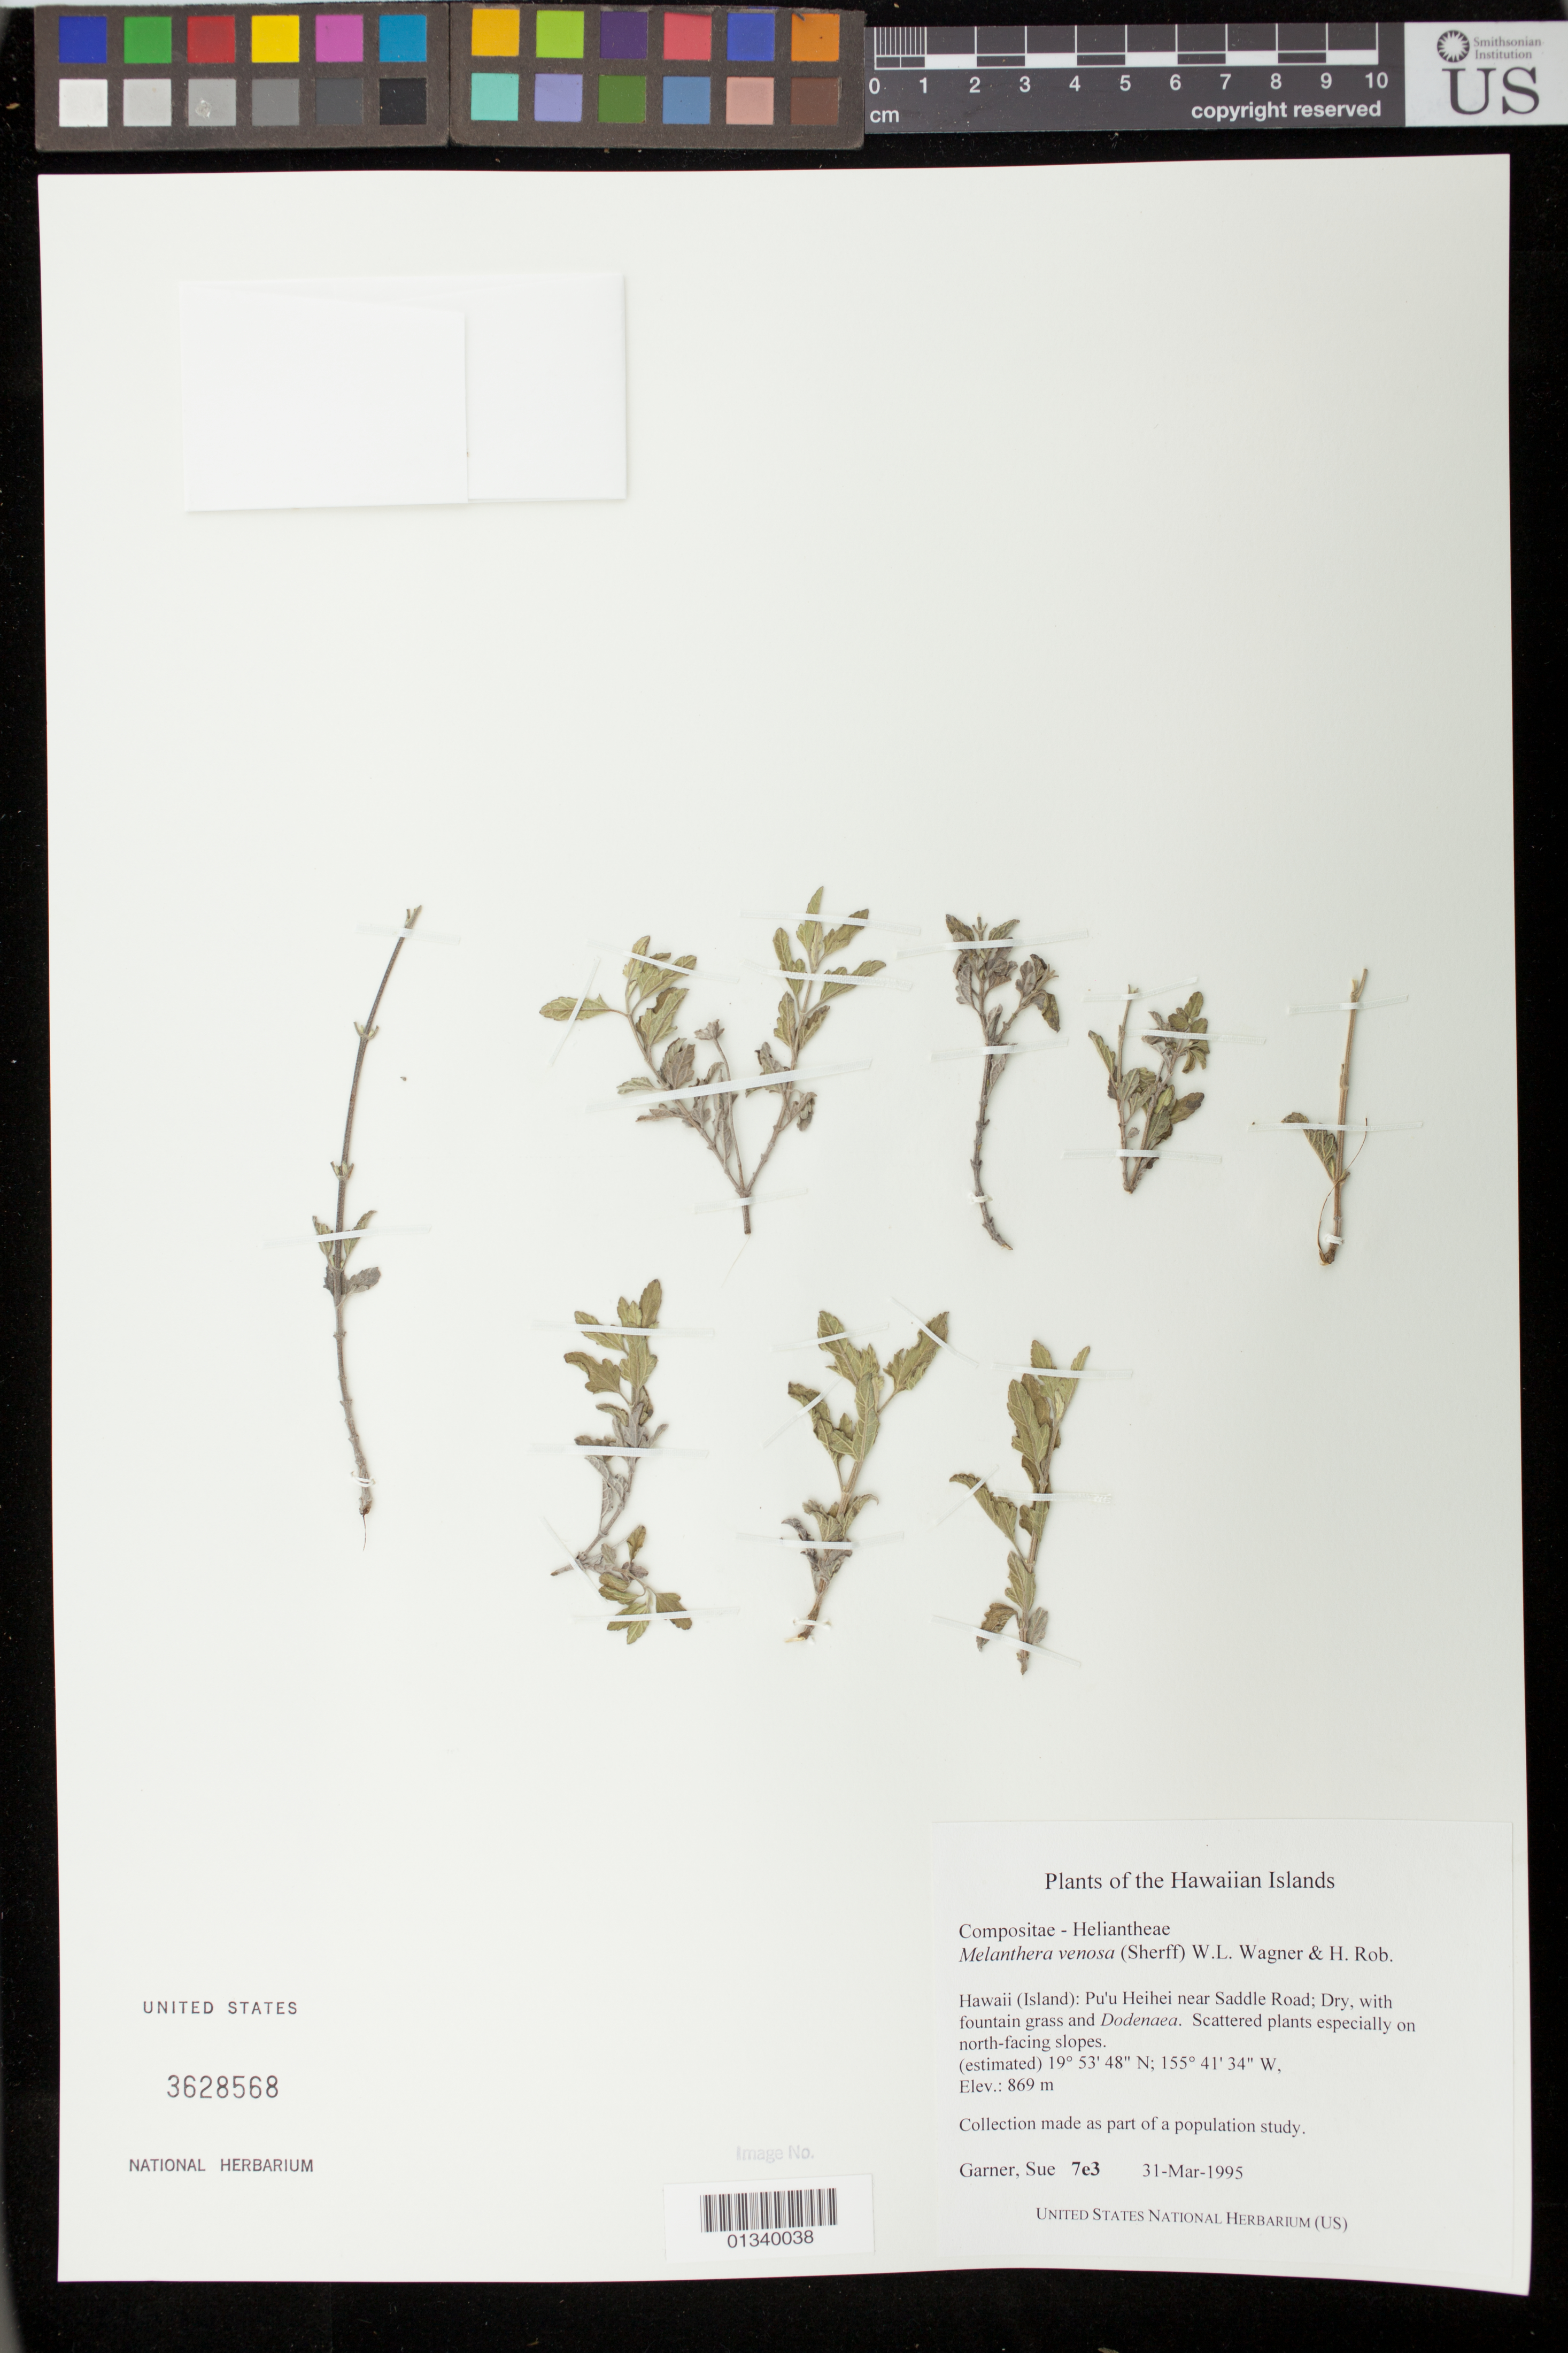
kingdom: Plantae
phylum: Tracheophyta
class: Magnoliopsida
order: Asterales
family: Asteraceae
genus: Wollastonia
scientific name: Wollastonia venosa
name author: (Sherff) Orchard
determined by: Wagner, W. L., (BOT), Smithsonian Institution - National Museum of Natural History (UNITED STATES)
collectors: S. Garner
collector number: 7e3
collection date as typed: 31 March 1995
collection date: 1995-03-31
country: United States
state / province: Hawaii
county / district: Hawaii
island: Hawaii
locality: Pu'u Heihei near Saddle Road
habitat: Dry with fountain grass and Dodenaea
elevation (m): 869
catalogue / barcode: US 3628568